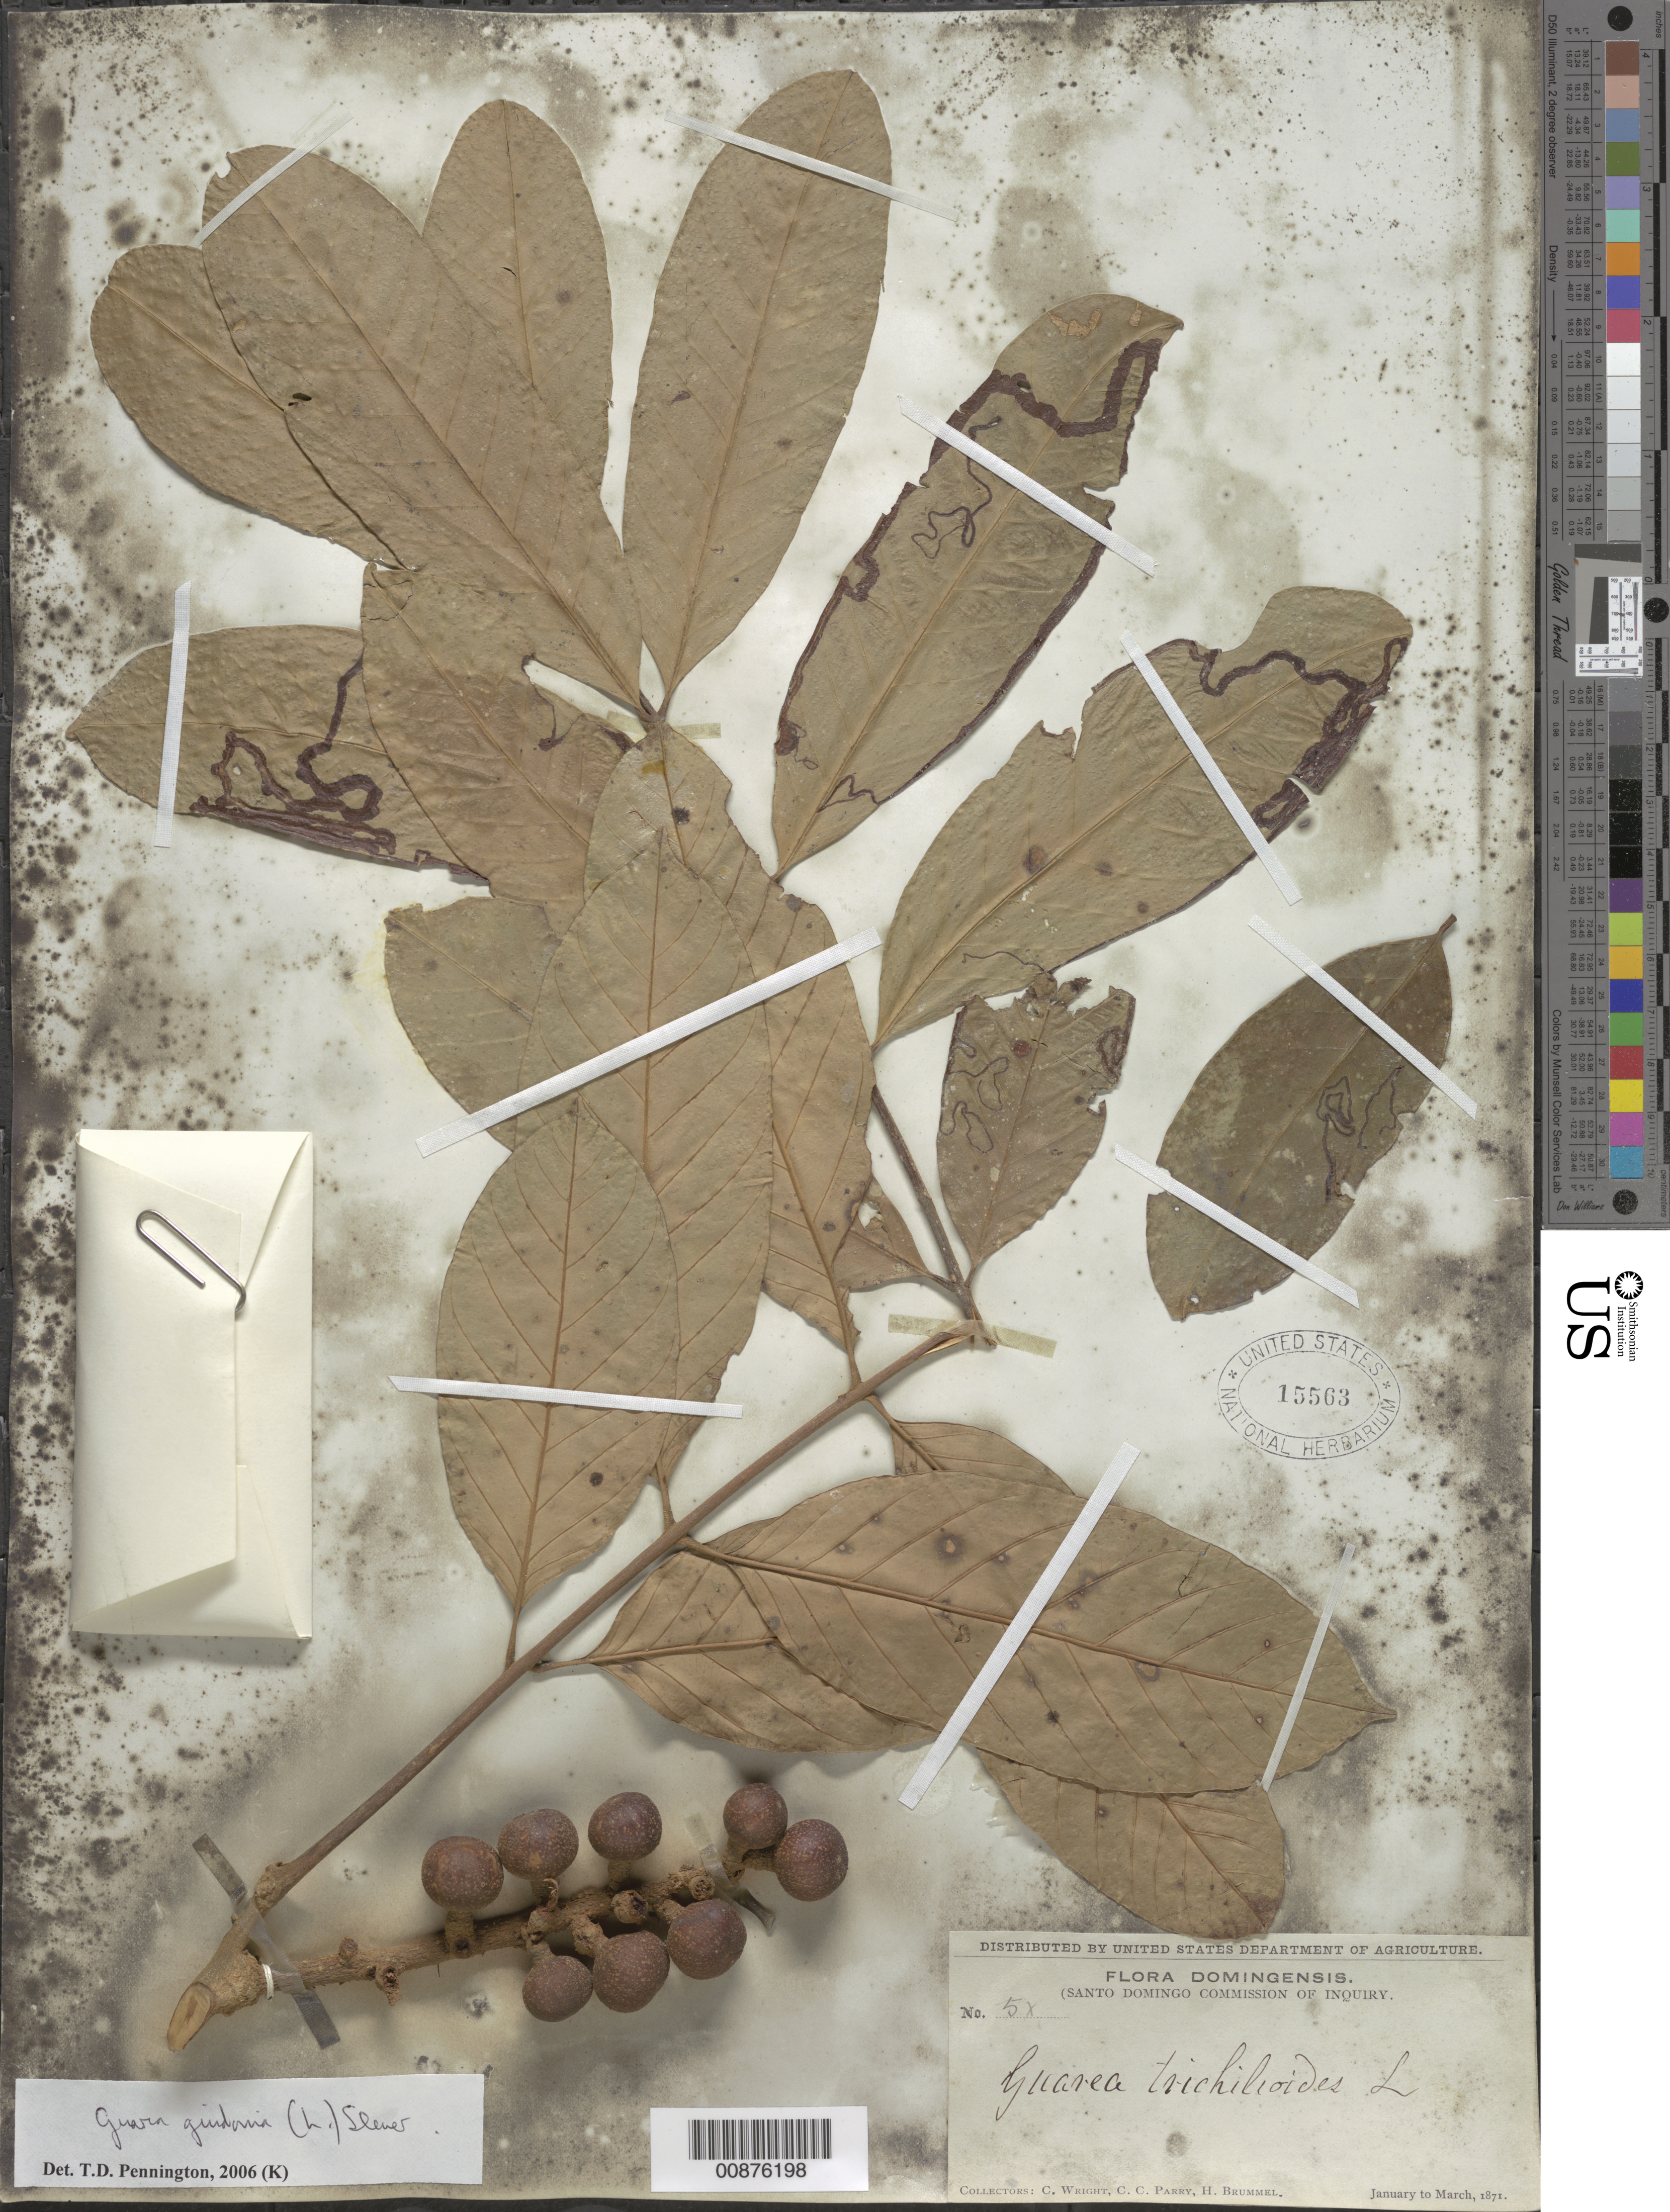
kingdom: Plantae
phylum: Tracheophyta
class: Magnoliopsida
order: Sapindales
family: Meliaceae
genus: Guarea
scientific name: Guarea guidonia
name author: (L.) Sleumer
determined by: Pennington, T. D., (K)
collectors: C. Wright, C. C. Parry & H. Brummel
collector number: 5X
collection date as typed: Jan 1871 to -- Mar 1871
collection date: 1871-01/1871-03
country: Dominican Republic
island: Hispaniola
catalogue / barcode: US 15563